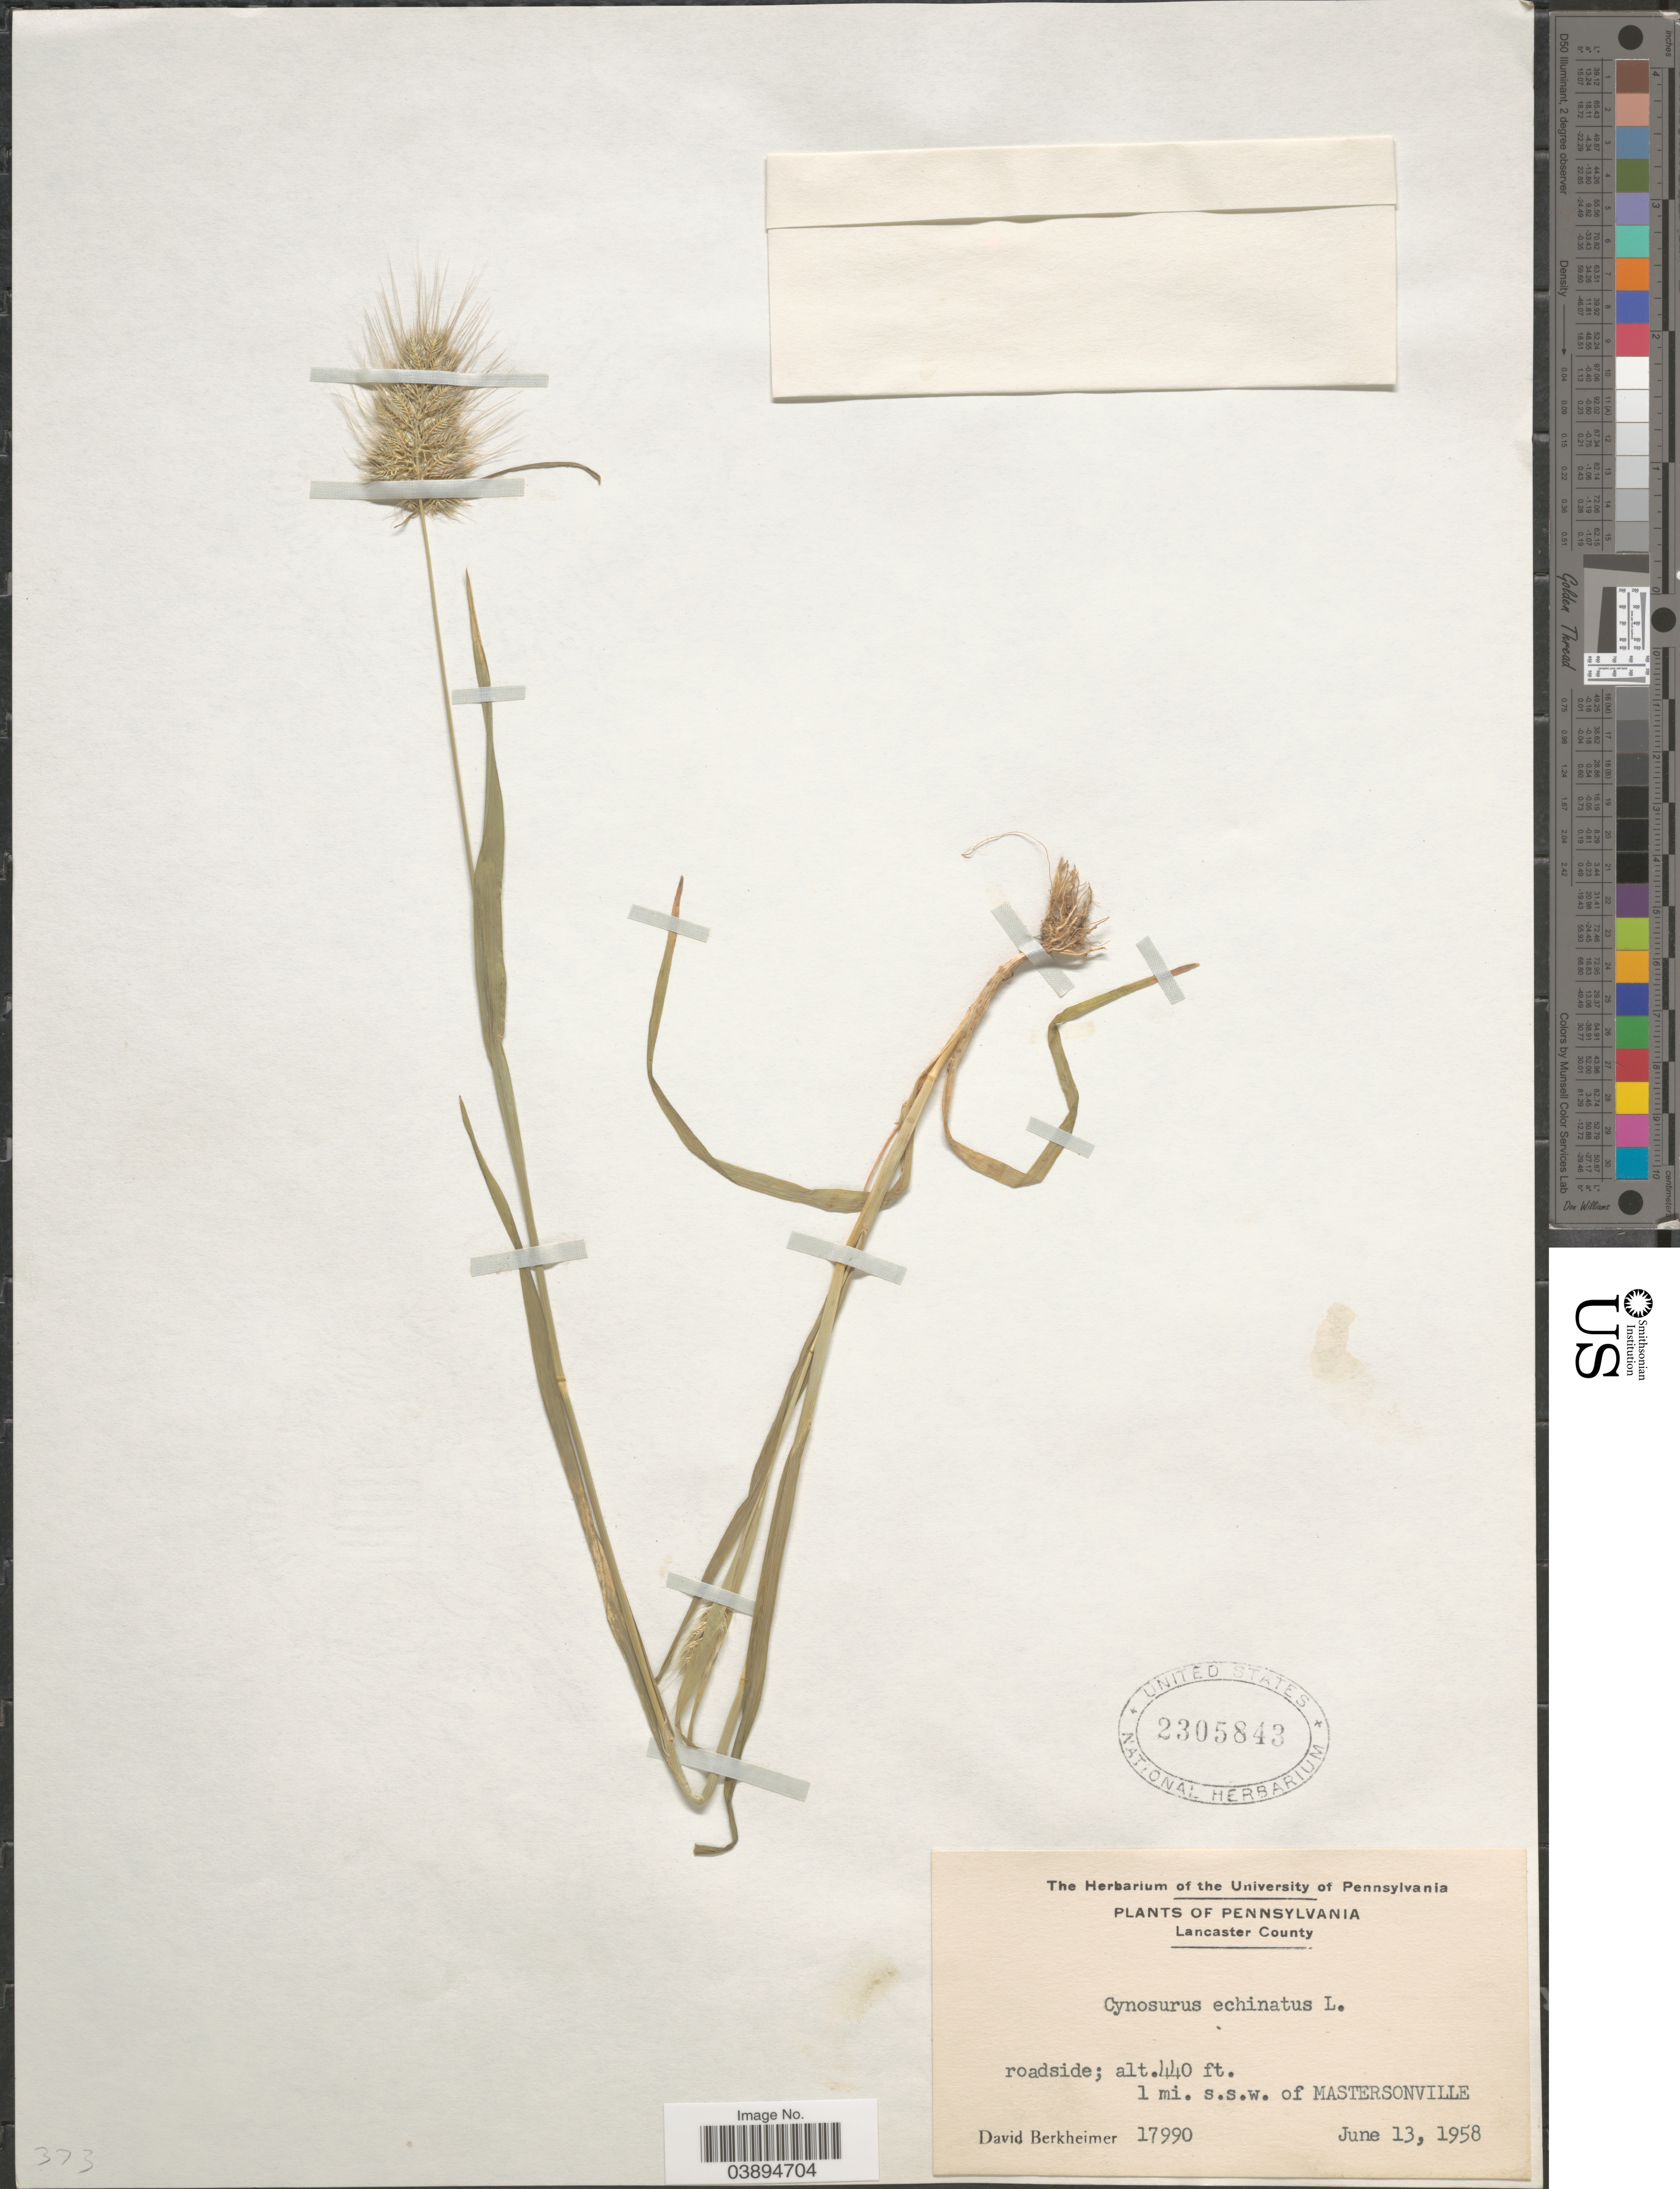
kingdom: Plantae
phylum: Tracheophyta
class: Liliopsida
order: Poales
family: Poaceae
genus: Cynosurus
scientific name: Cynosurus echinatus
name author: L.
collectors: D. Berkheimer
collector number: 17990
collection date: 1958-06-13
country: United States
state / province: Pennsylvania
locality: Lancaster County. 1 mi. s.s.w. of Mastersonville.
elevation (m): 134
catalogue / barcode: US 2305843